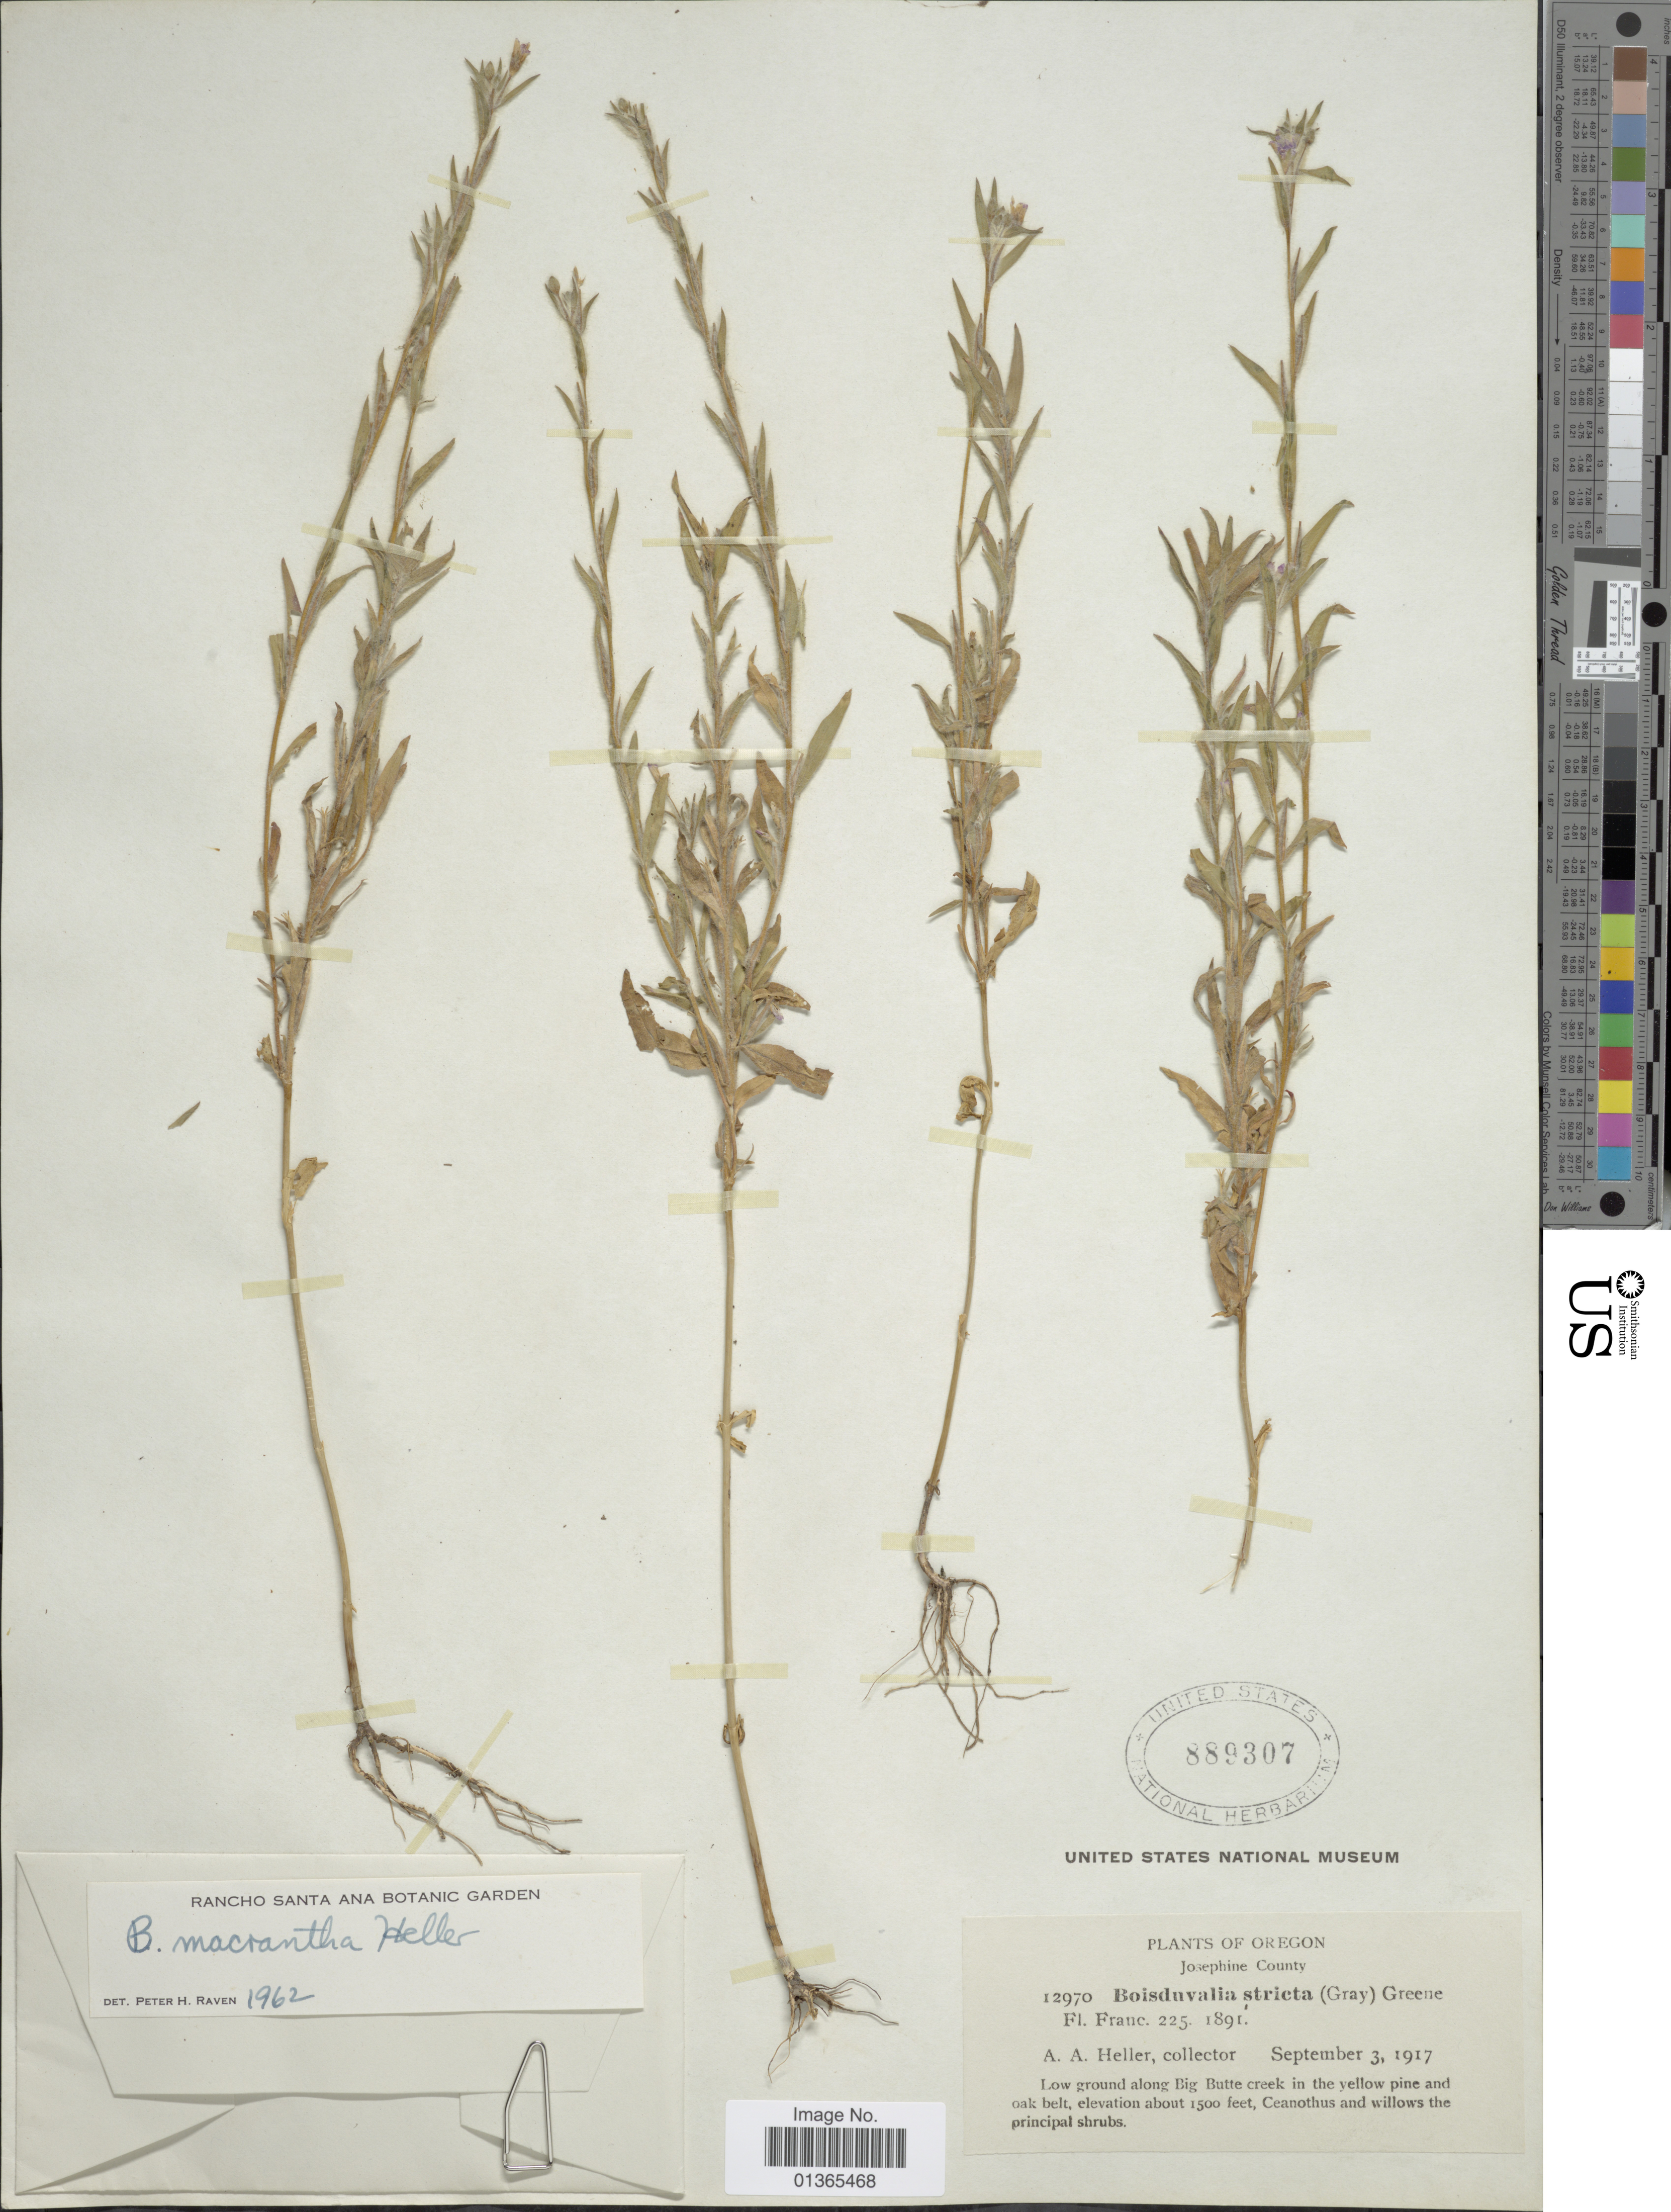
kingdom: Plantae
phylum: Tracheophyta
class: Magnoliopsida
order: Myrtales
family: Onagraceae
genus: Epilobium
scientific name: Epilobium pallidum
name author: (Eastw.) Hoch & P.H. Raven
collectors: A. A. Heller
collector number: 12970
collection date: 1917-09-03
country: United States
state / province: Oregon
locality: Josephine County. Low ground along Big Butte creek in the yellow pine and oak belt.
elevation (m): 457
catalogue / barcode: US 889307